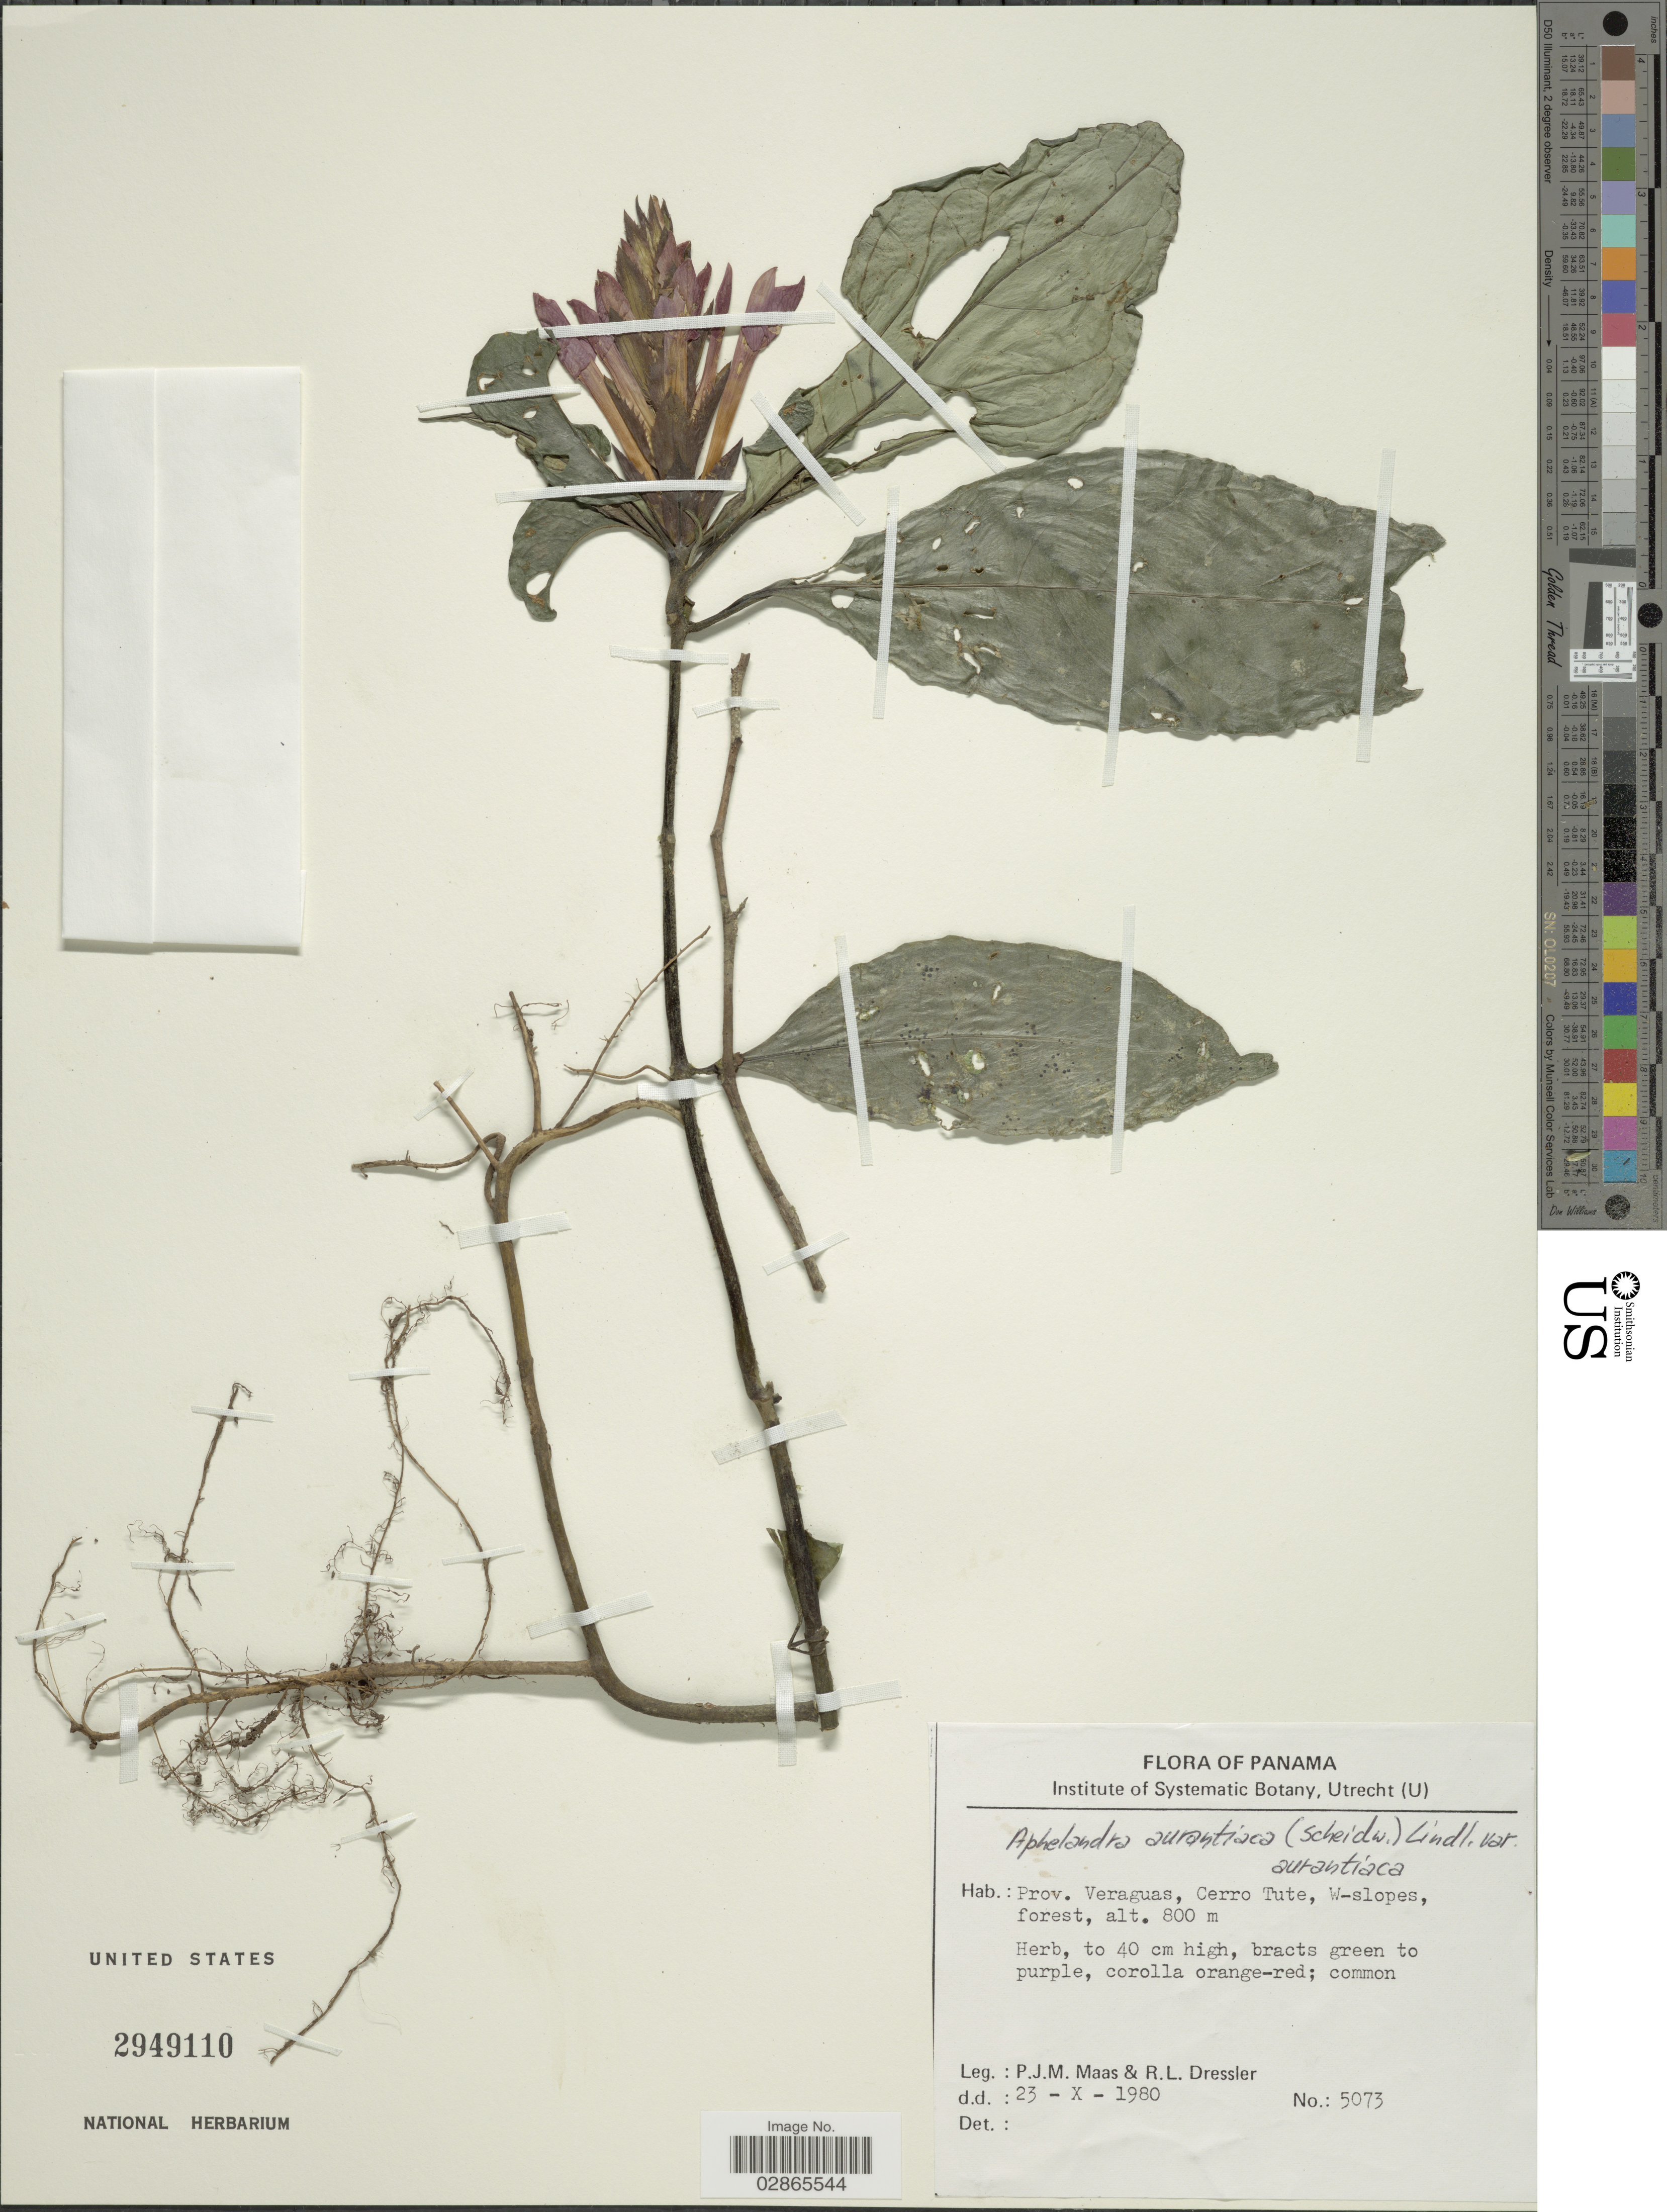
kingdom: Plantae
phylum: Tracheophyta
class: Magnoliopsida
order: Lamiales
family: Acanthaceae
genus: Aphelandra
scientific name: Aphelandra aurantiaca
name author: (Scheidw.) Lindl.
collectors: P. Maas & R. Dressler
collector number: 5073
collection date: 1980-10-23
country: Panama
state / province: Veraguas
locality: Cerro Tute, W-slopes.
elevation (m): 800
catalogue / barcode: US 2949110